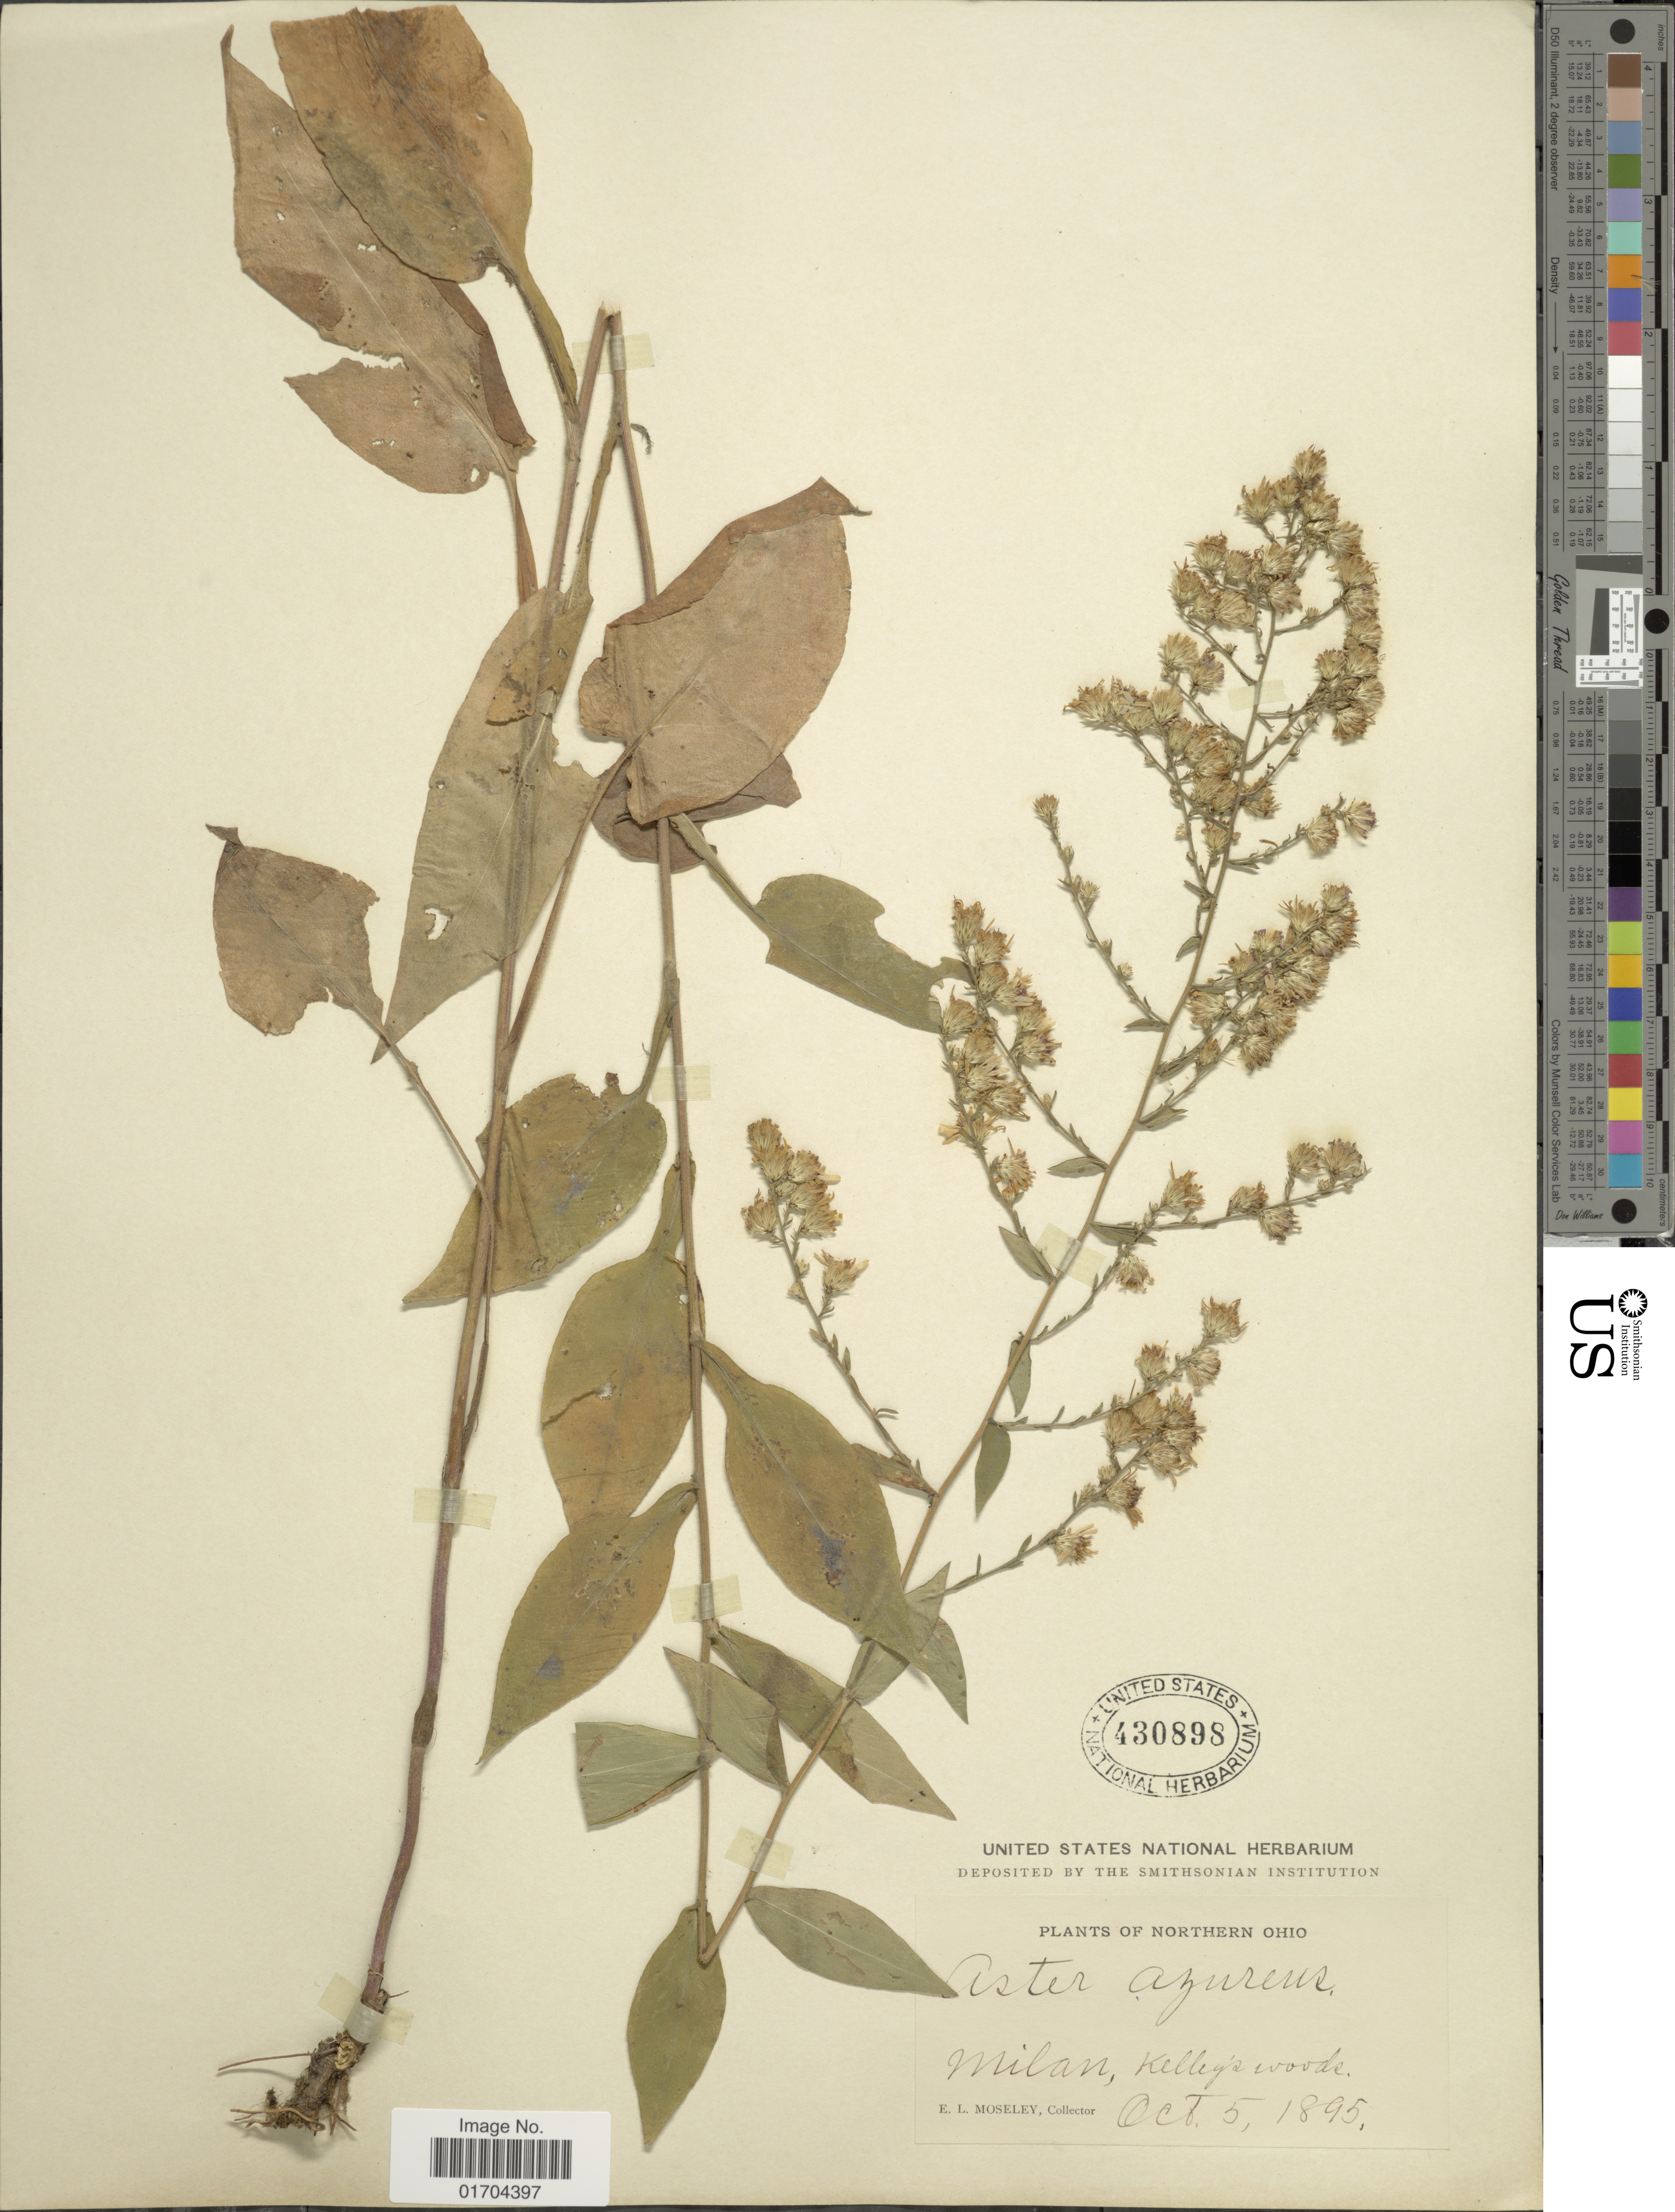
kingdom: Plantae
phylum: Tracheophyta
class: Magnoliopsida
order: Asterales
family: Asteraceae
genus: Symphyotrichum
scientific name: Symphyotrichum sp.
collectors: E. Moseley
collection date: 1895-10-05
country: United States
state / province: Ohio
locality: Northern Ohio, Milan, Kelley's woods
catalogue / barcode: US 430898